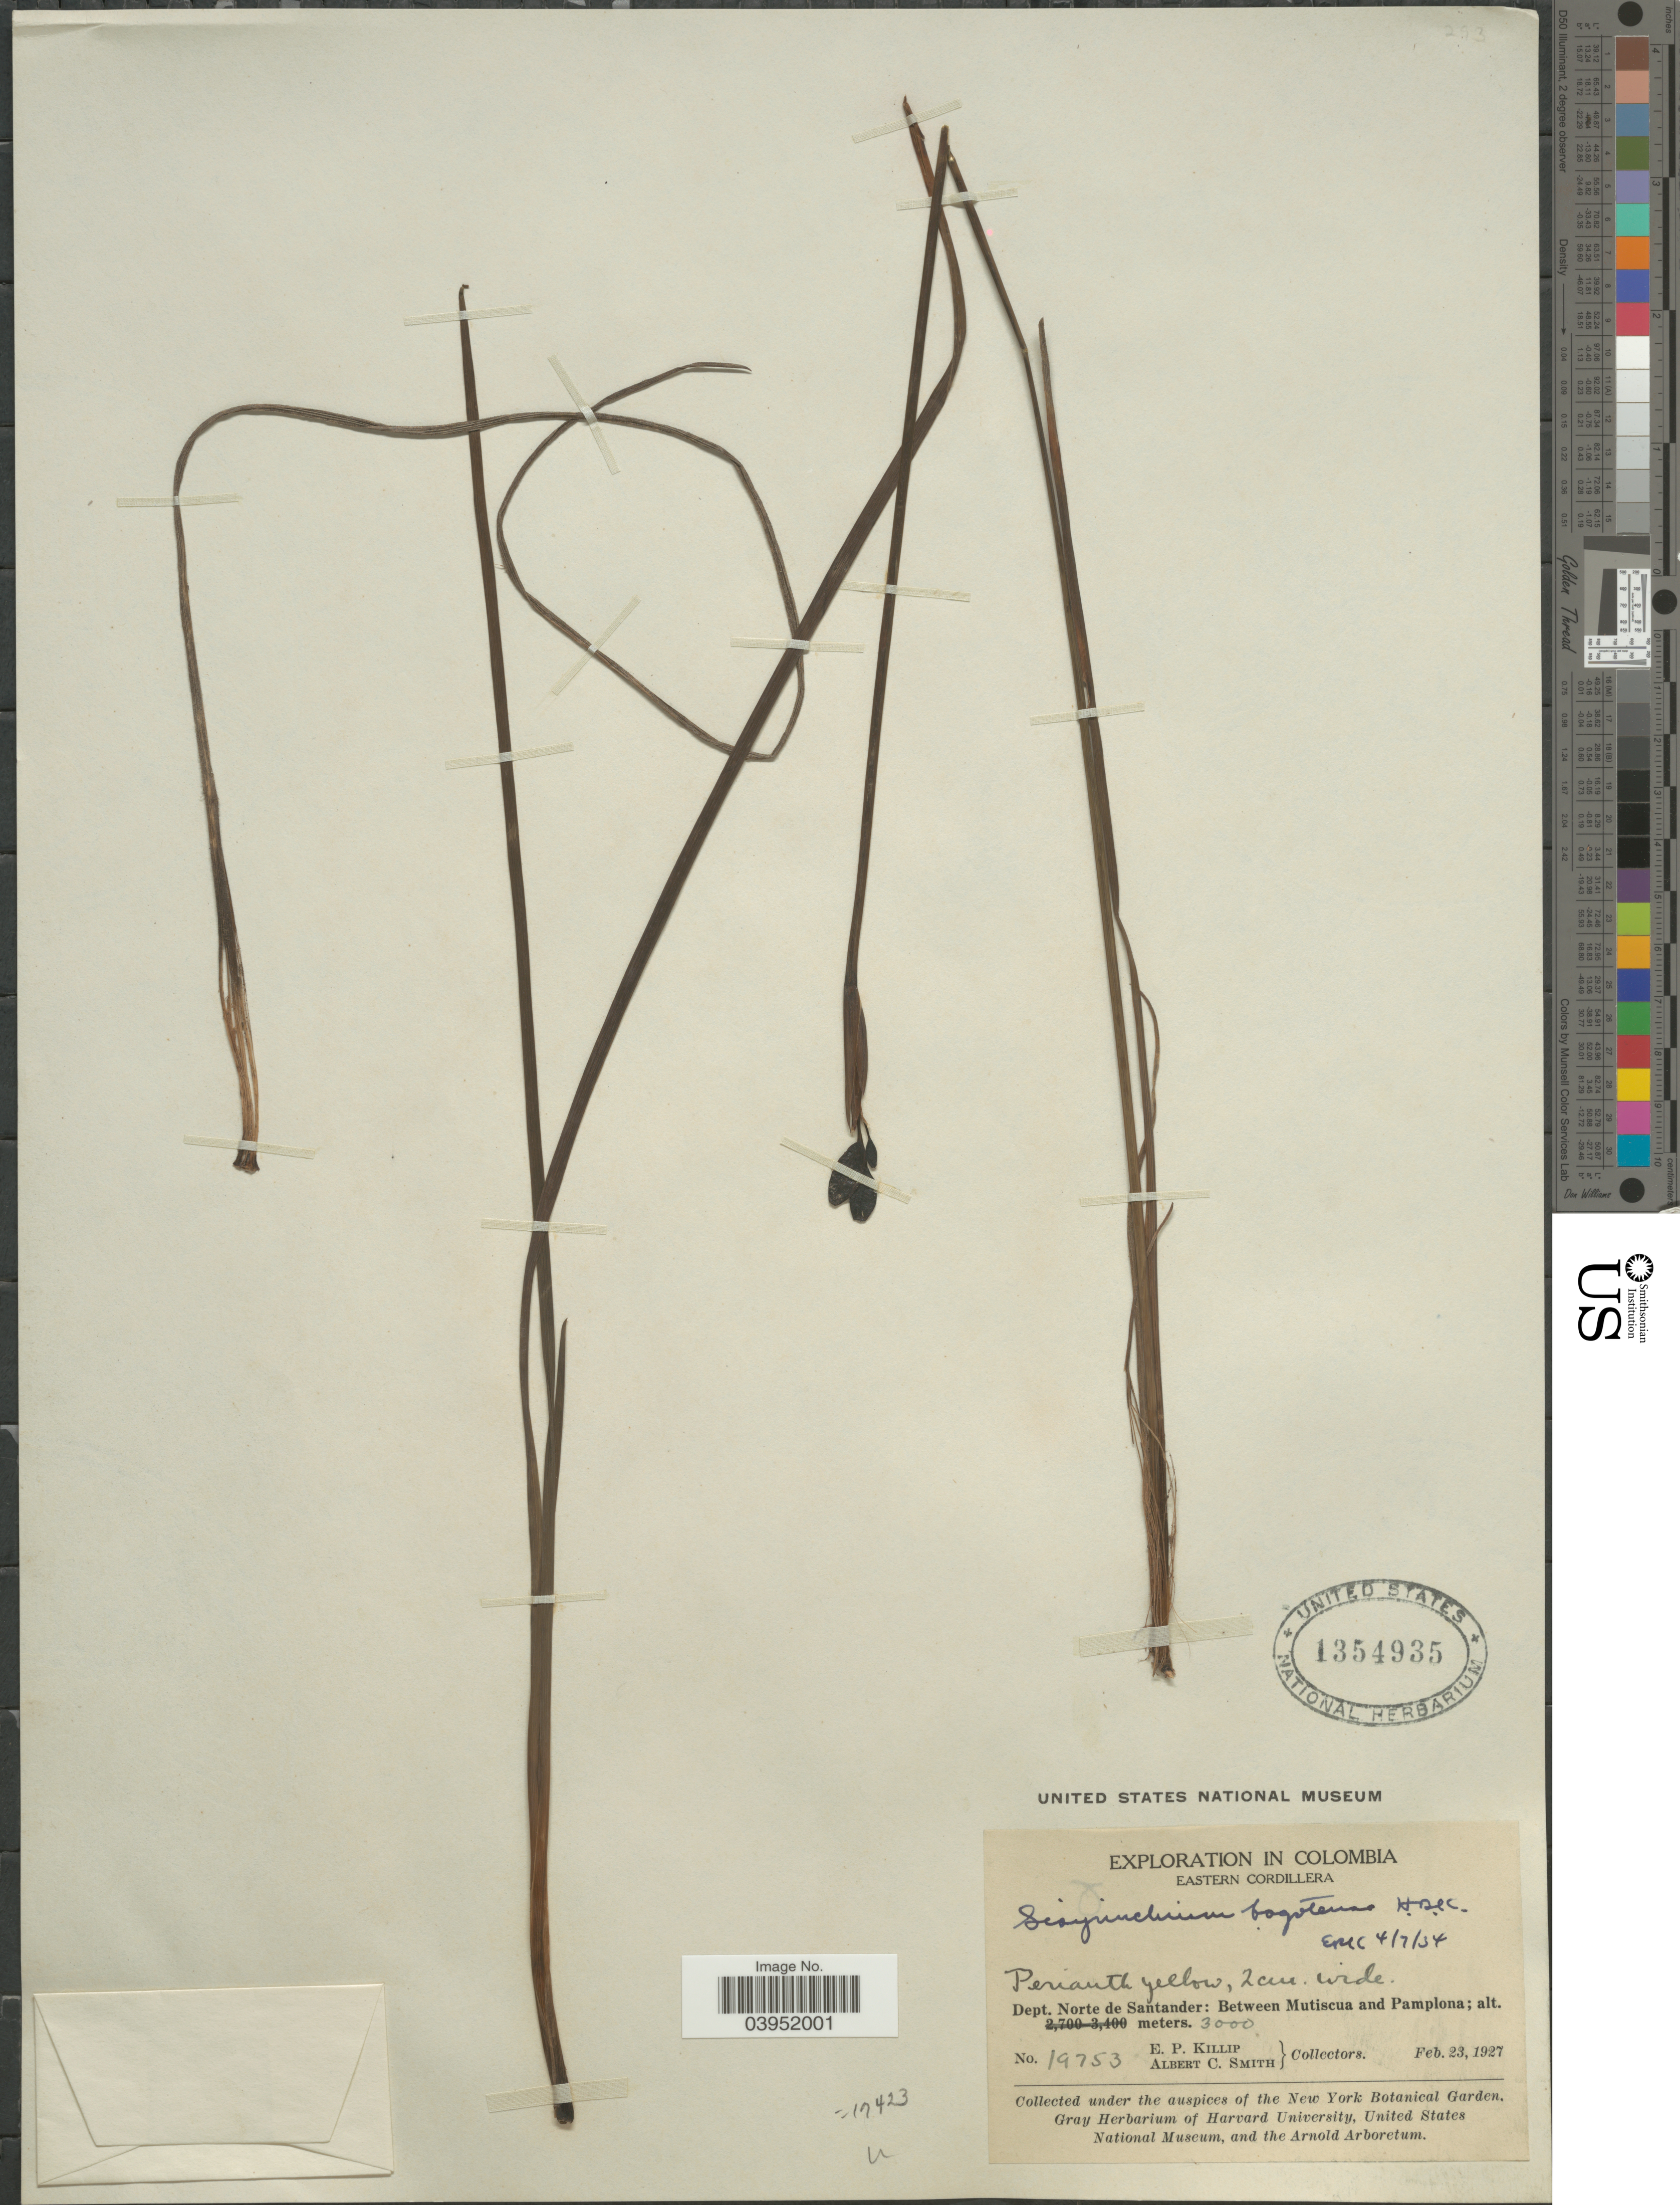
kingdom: Plantae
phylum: Tracheophyta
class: Liliopsida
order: Asparagales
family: Iridaceae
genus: Sisyrinchium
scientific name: Sisyrinchium bogotense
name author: Kunth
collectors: E. P. Killip & A. C. Smith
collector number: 19753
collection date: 1927-02-23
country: Colombia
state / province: Norte de Santander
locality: Eastern Cordillera. Dept. Norte de Santander: Between Mutiscua and Pamplona.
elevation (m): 3000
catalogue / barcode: US 1354935